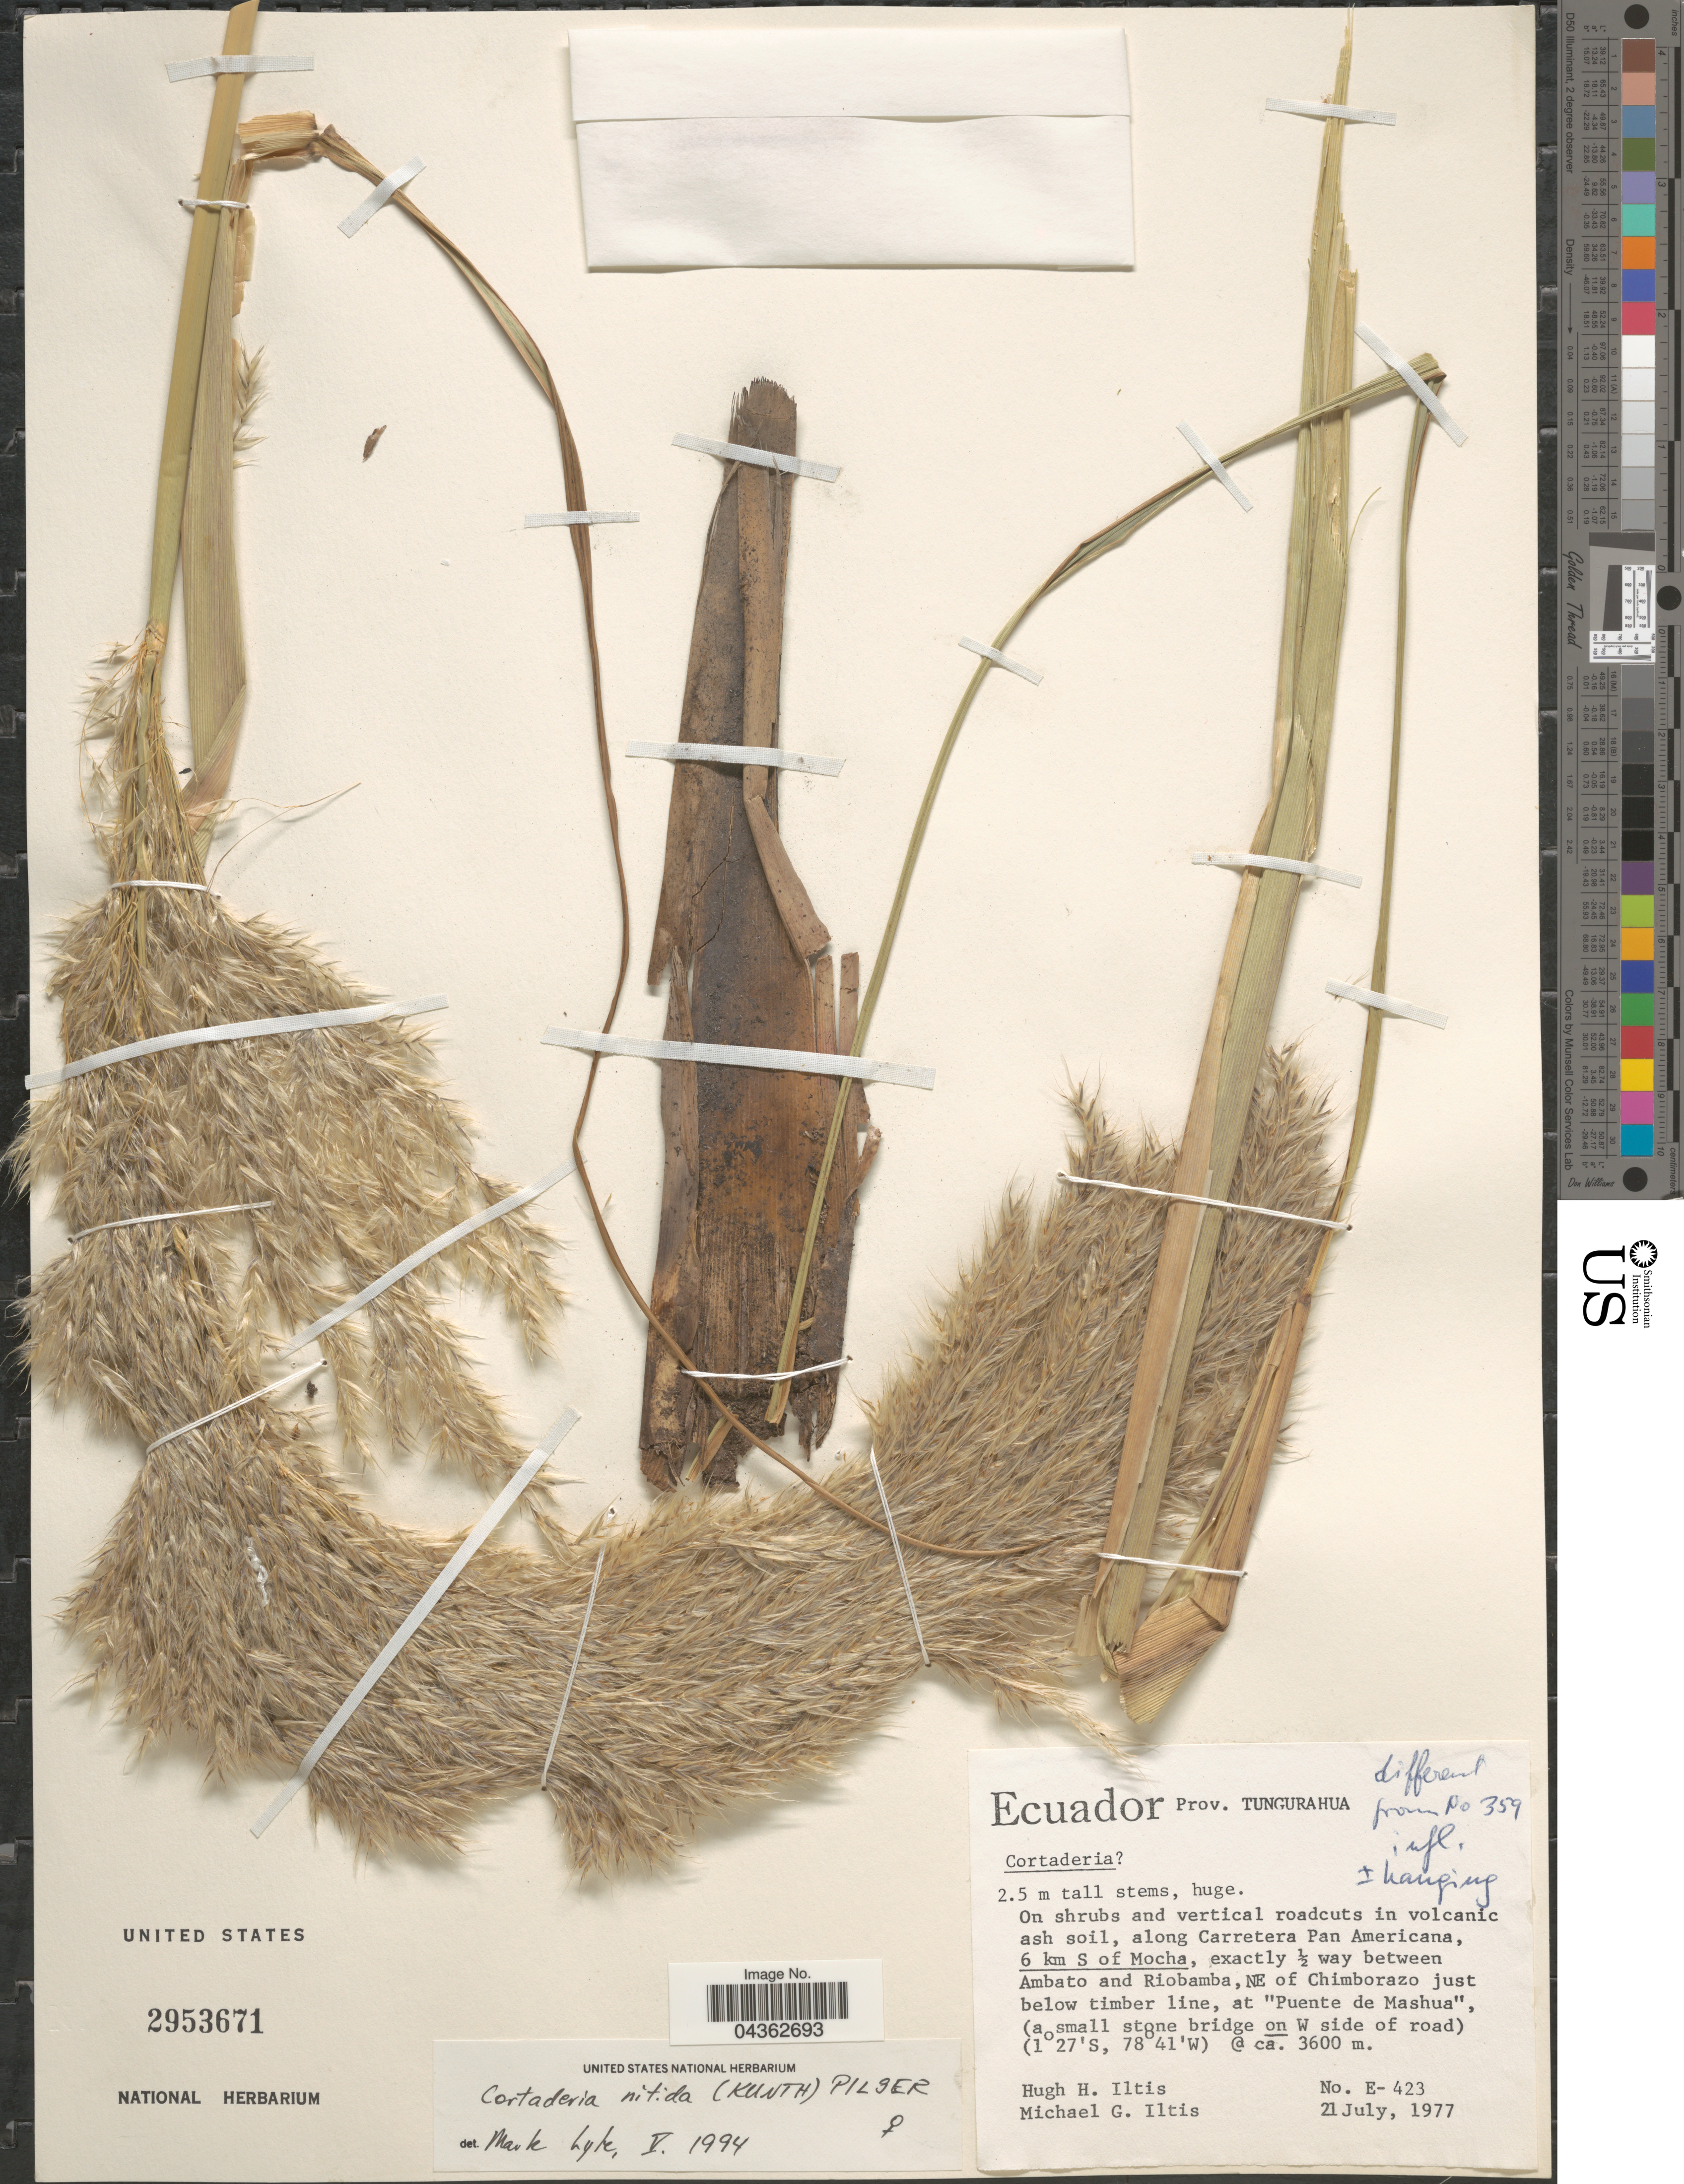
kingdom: Plantae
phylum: Tracheophyta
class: Liliopsida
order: Poales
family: Poaceae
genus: Cortaderia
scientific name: Cortaderia nitida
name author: (Kunth) Pilg.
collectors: H. H. Iltis & M. G. Iltis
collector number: E-423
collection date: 1977-07-21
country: Ecuador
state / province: Tungurahua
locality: Along Carretera Pan Americana, 6 km S of Mocha, exactly ½ way between Ambato and Riobamba, NE of Chimborazo just below timber line, at "Puente de Mashua", (a small stone bridge on W side of road).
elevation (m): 3600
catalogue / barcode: US 2953671